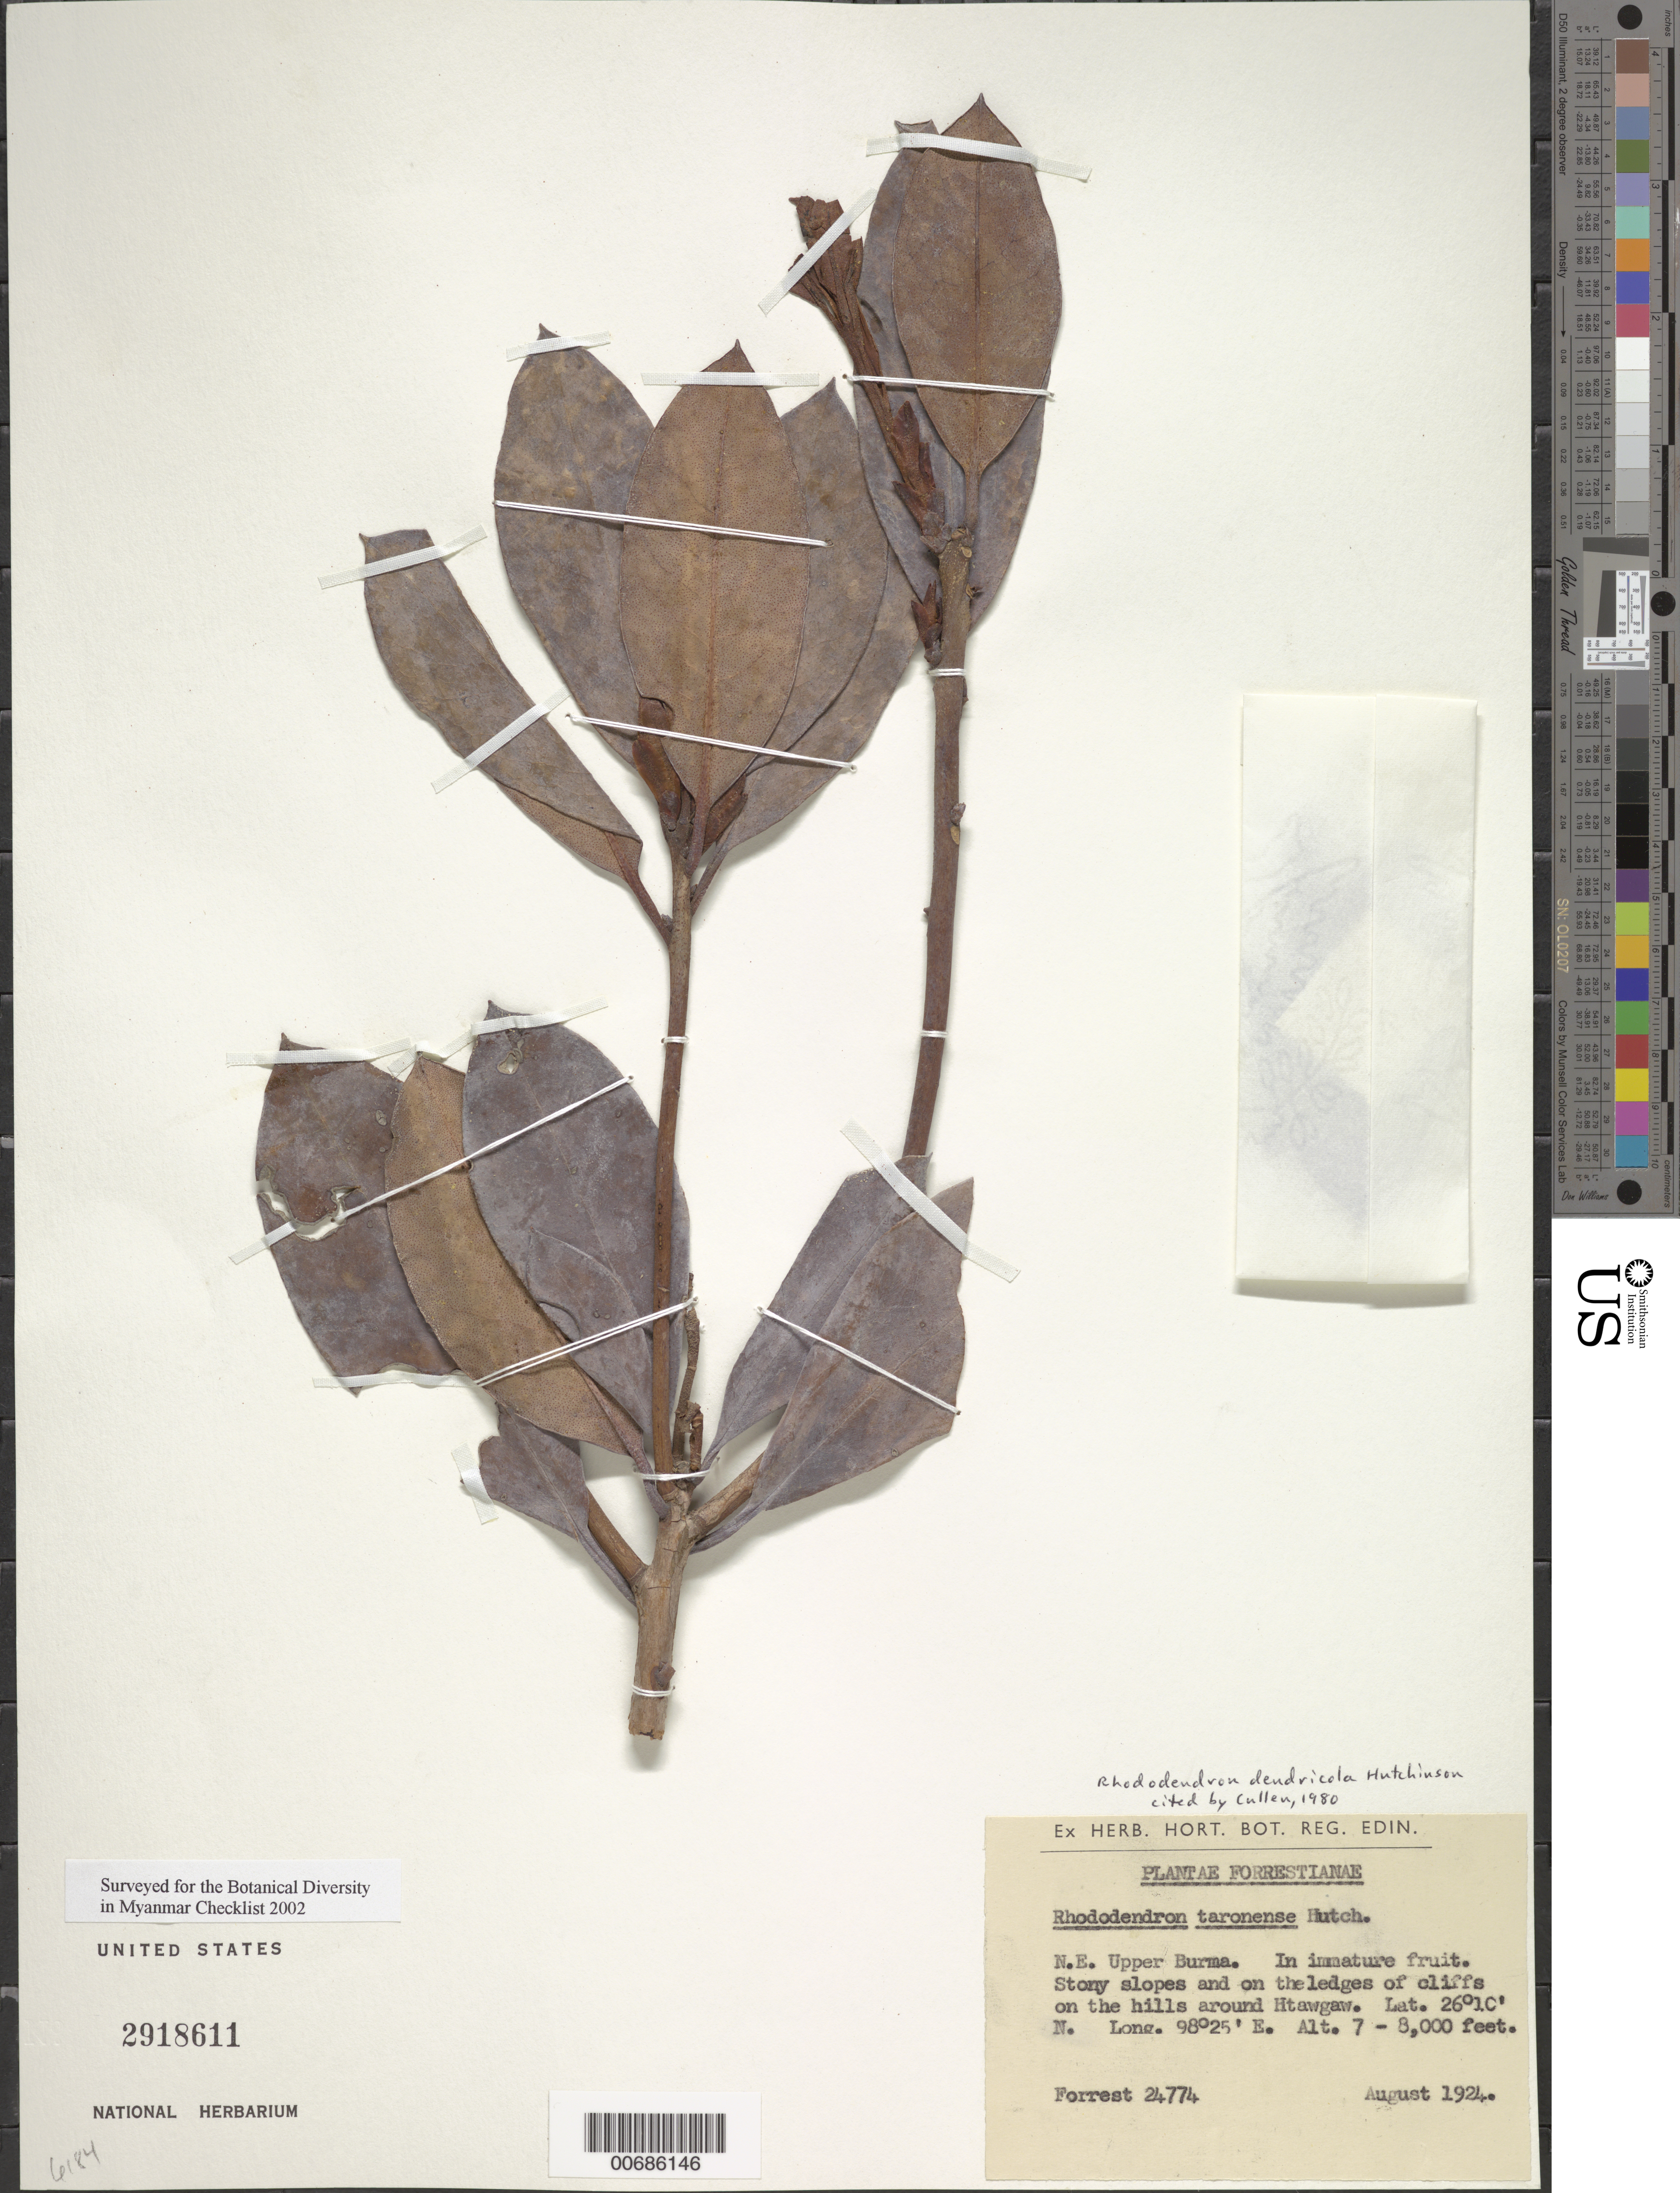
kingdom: Plantae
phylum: Tracheophyta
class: Magnoliopsida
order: Ericales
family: Ericaceae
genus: Rhododendron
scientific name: Rhododendron dendricola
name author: Hutch.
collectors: G. Forrest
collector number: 24774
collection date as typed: Aug 1924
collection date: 1924-08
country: Myanmar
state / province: Kachin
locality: Htawgaw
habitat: Stony slopes and ledges of cliffs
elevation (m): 2134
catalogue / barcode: US 2918611